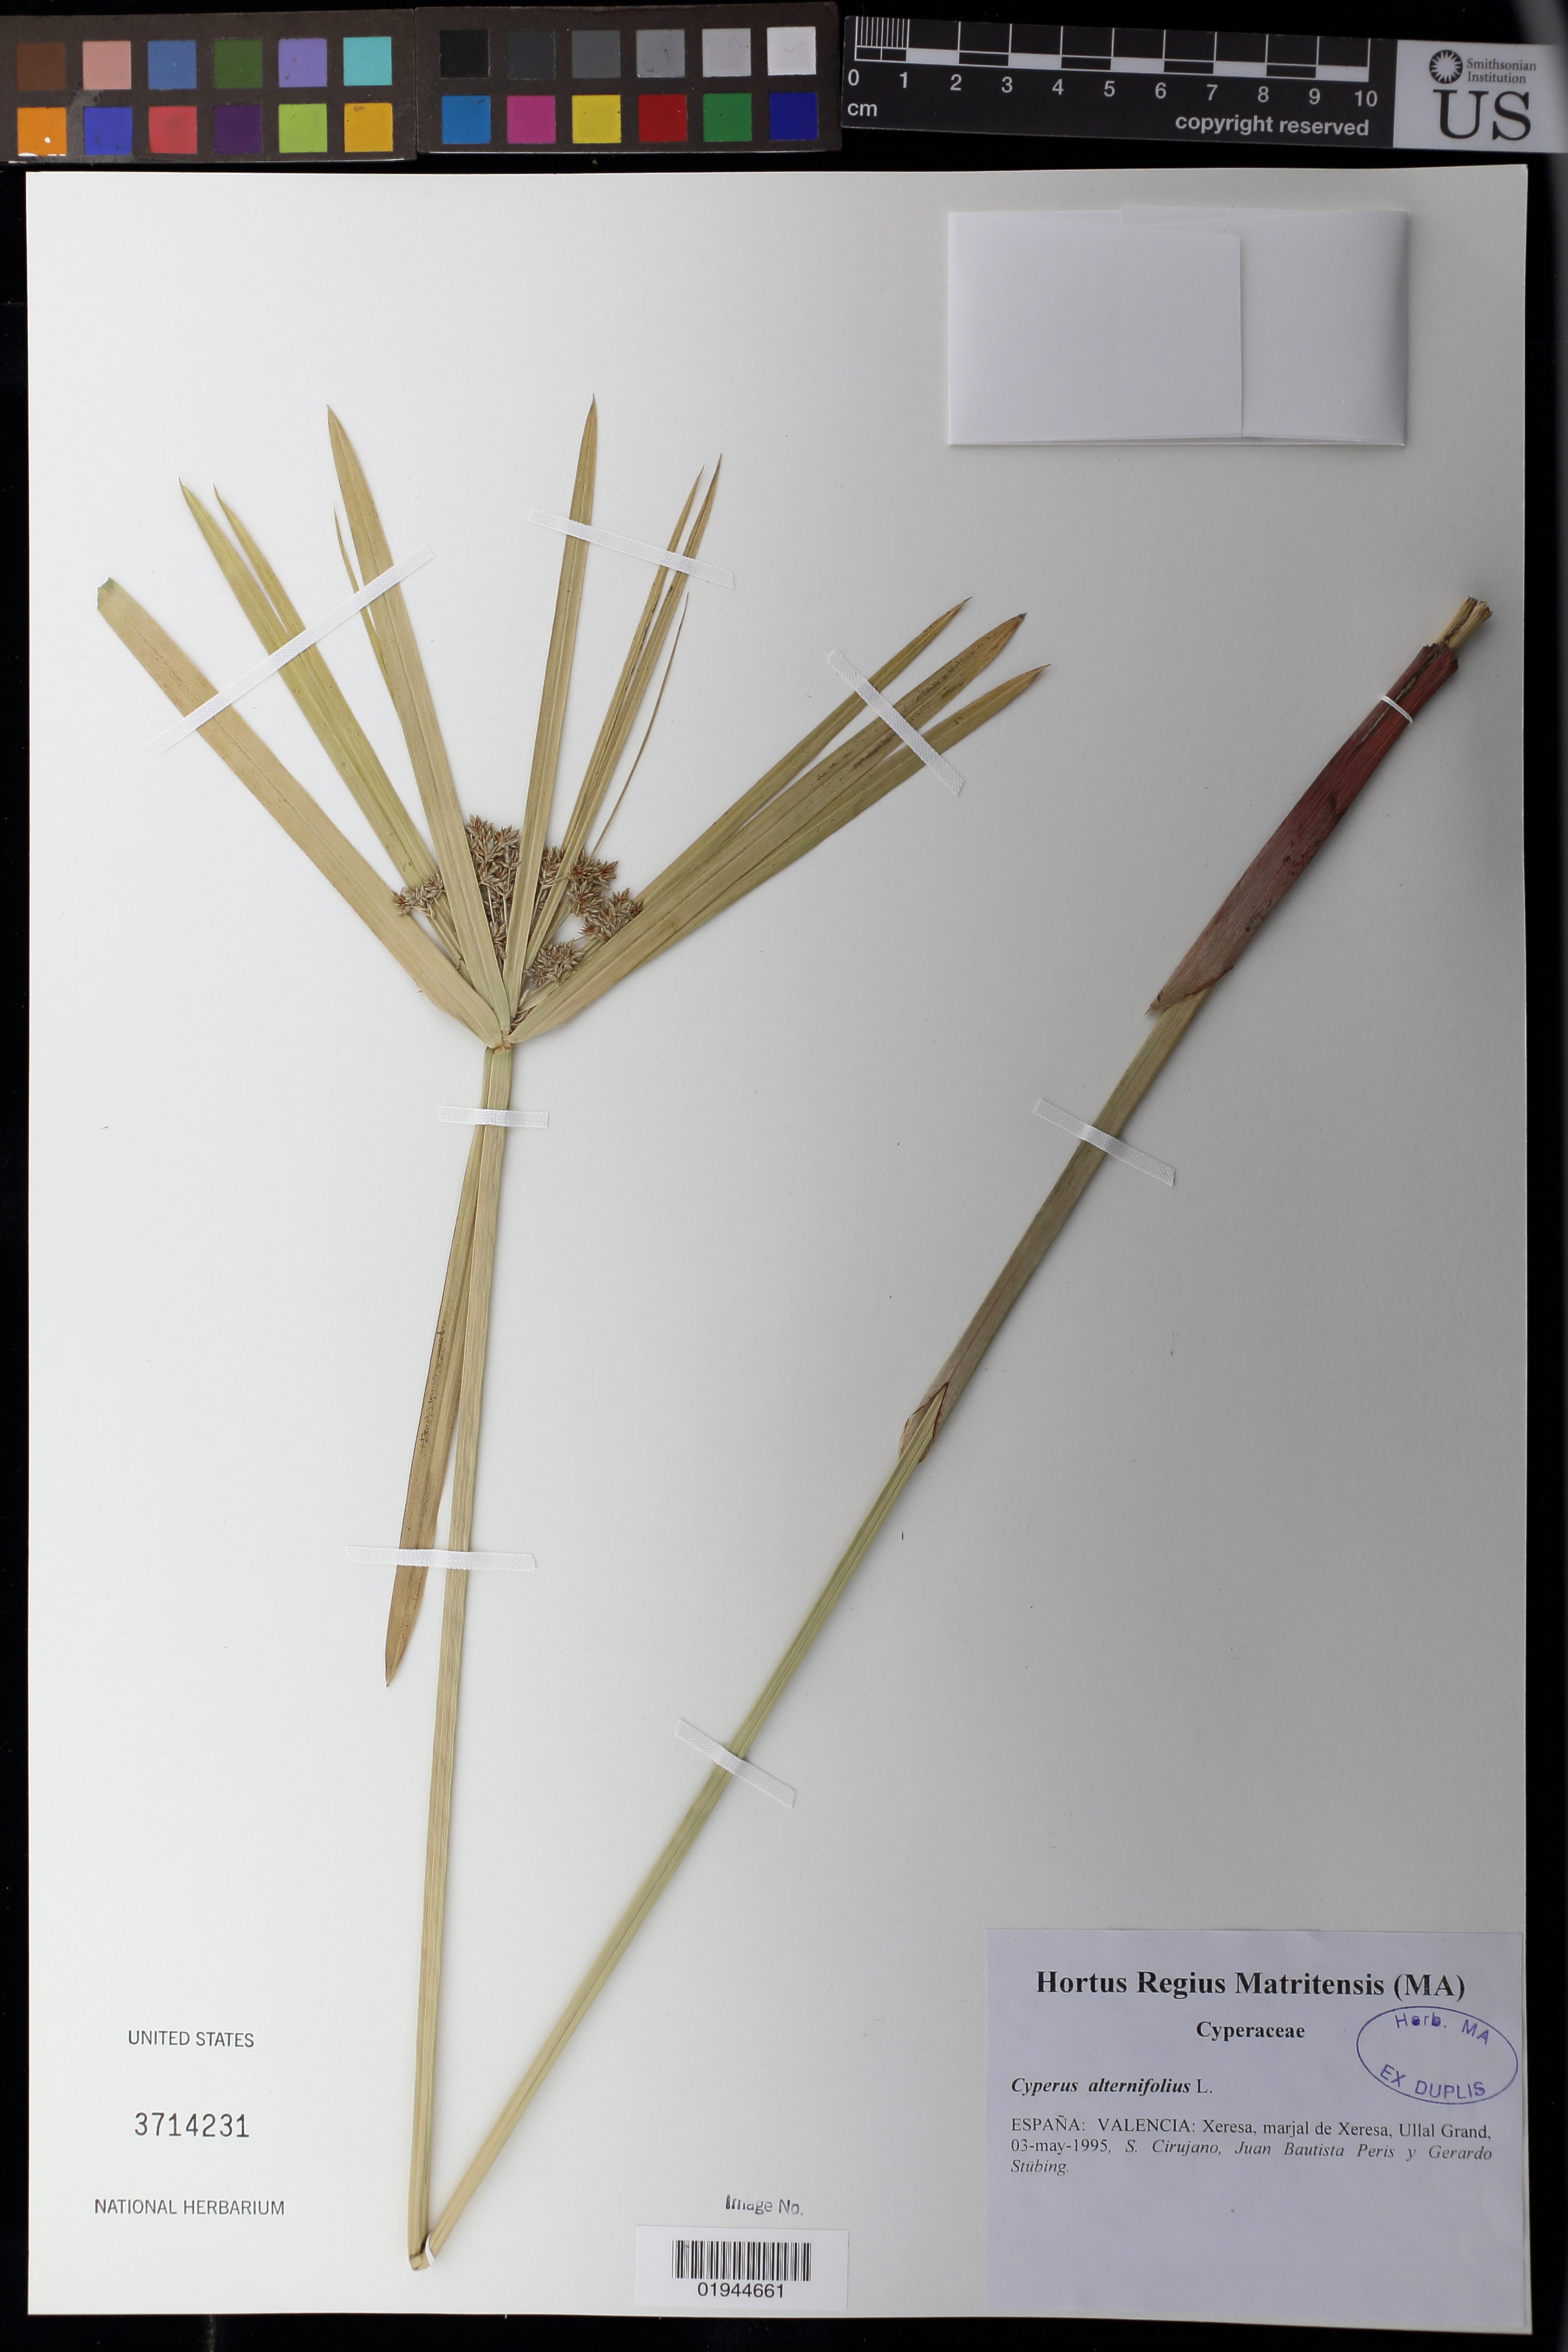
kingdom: Plantae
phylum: Tracheophyta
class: Liliopsida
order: Poales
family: Cyperaceae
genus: Cyperus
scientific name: Cyperus alternifolius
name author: L.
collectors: S. Cirujano, J. B. Peris & G. Stübing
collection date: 1995-05-03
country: Spain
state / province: Valenciana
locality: Xeresa, marjal de Xeresa, Ullal Grand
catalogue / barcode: US 3714231